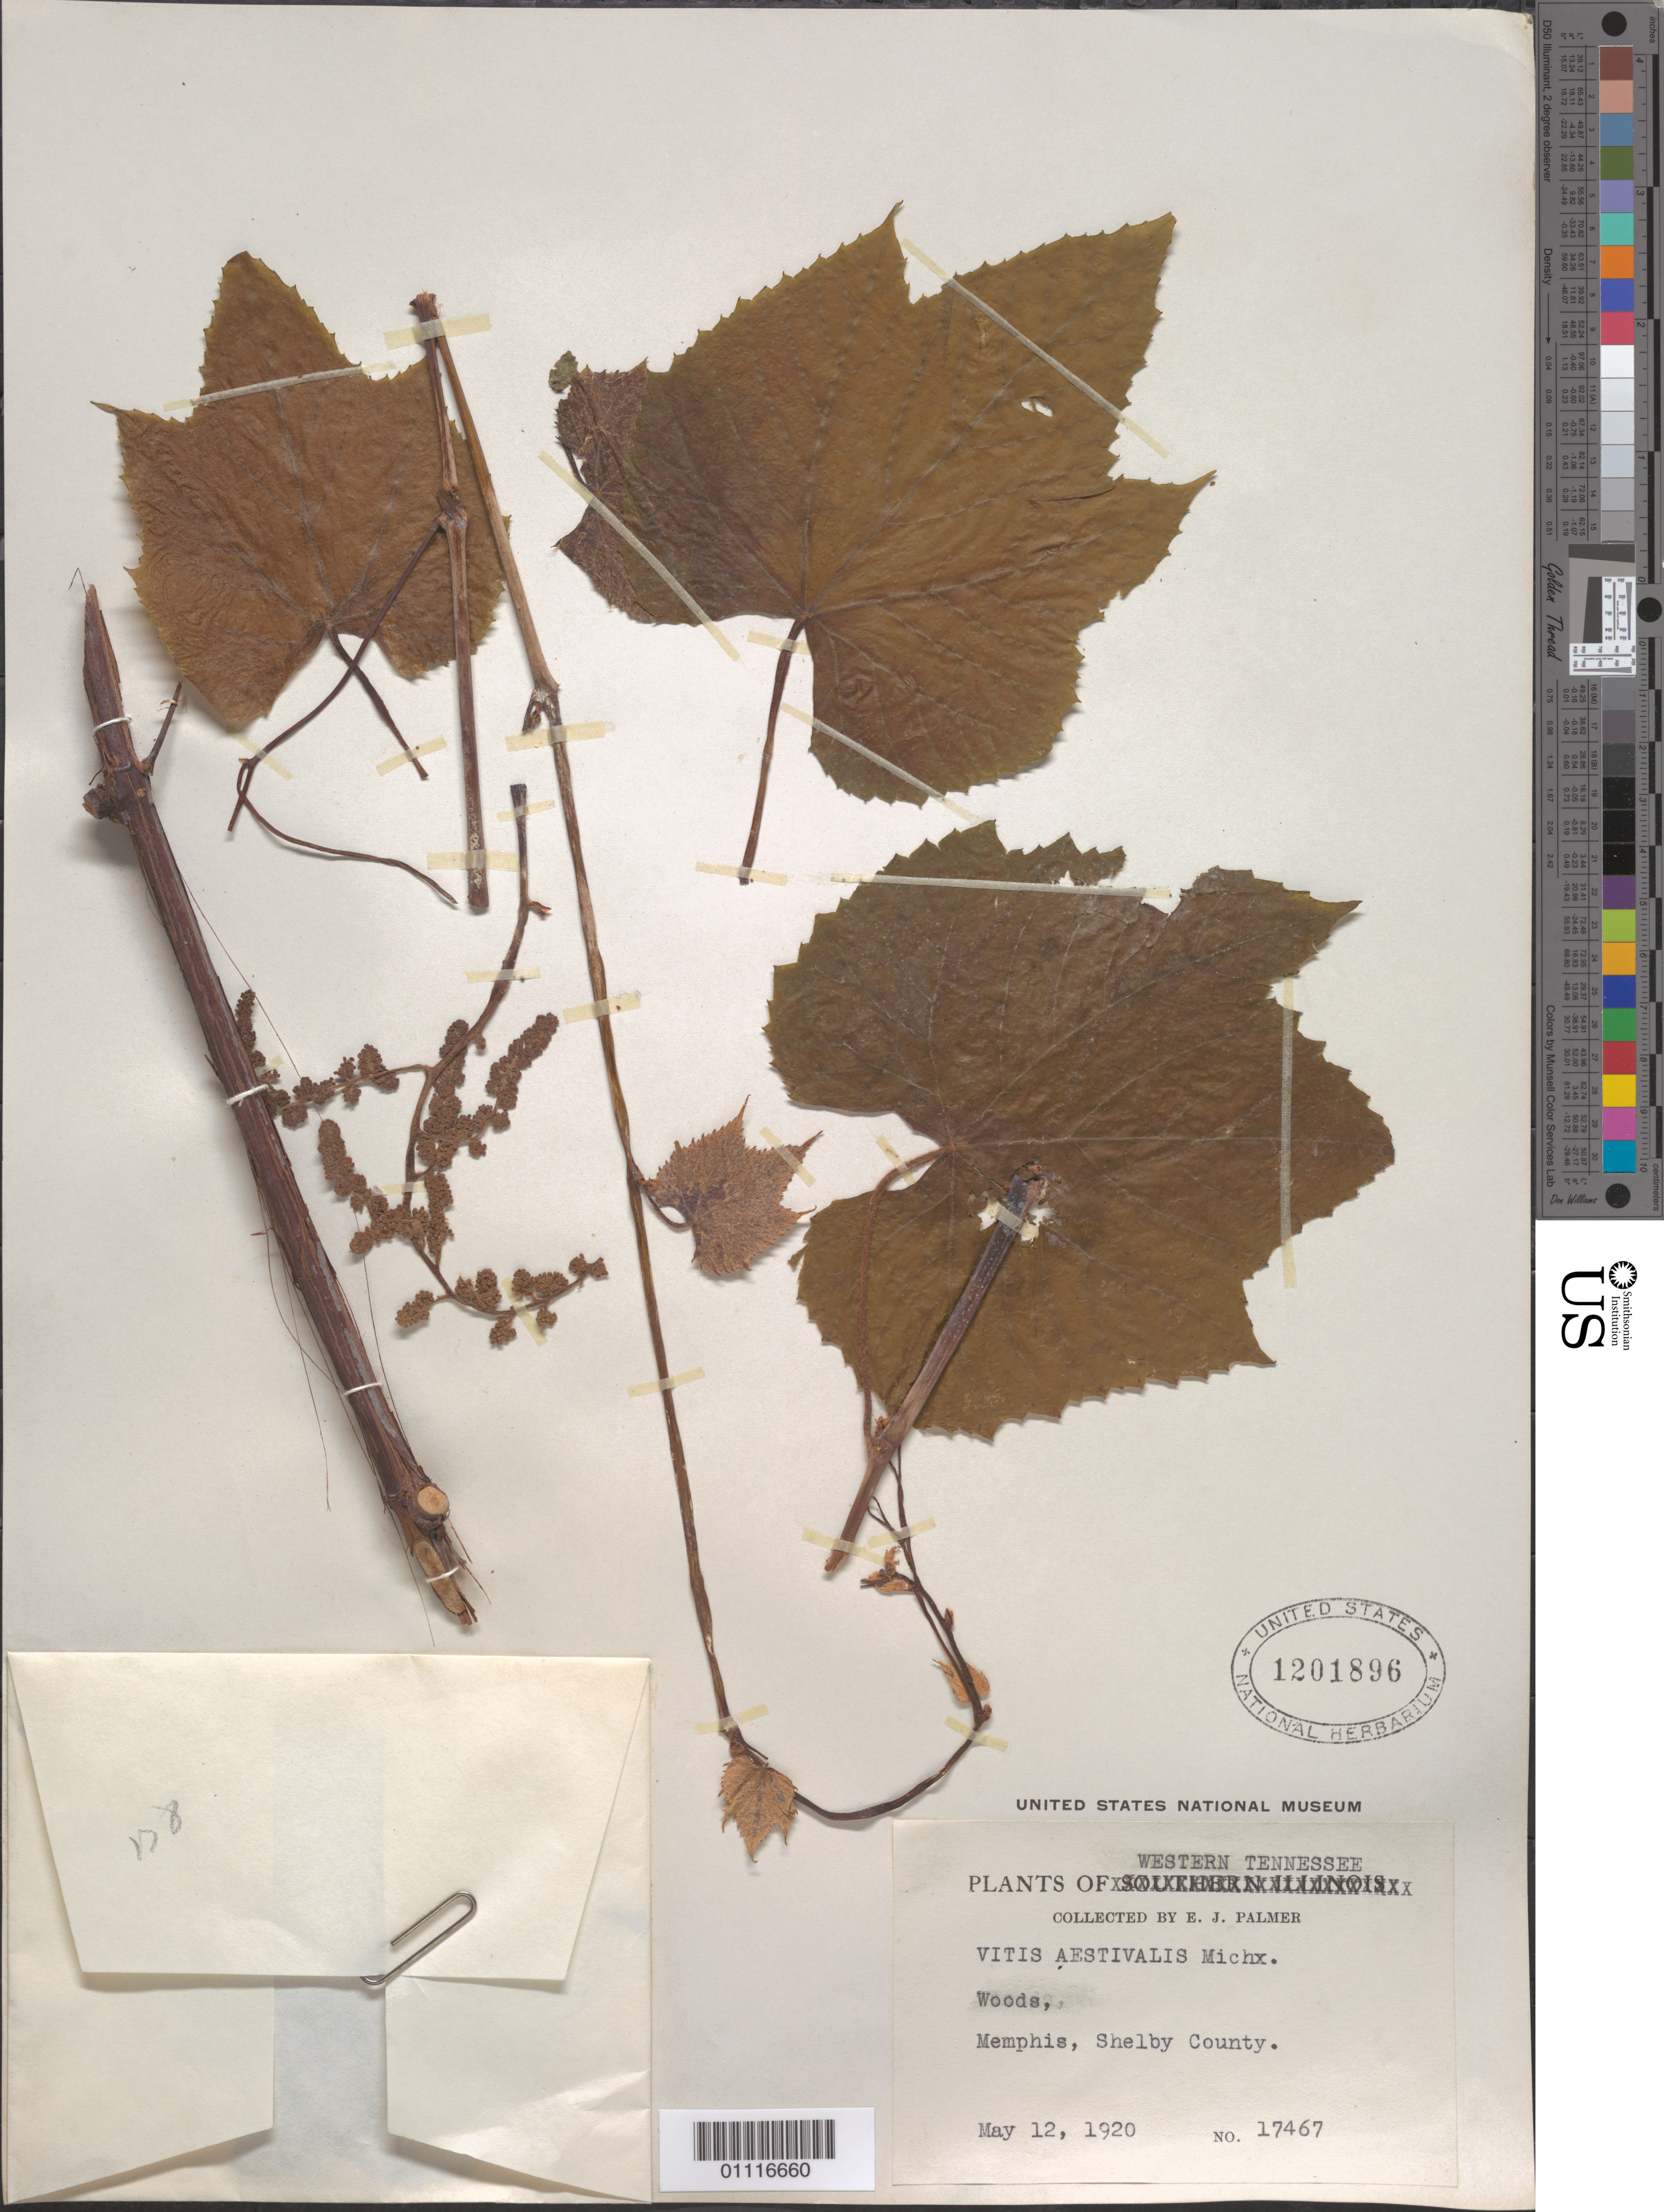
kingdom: Plantae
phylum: Tracheophyta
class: Magnoliopsida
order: Vitales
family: Vitaceae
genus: Vitis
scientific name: Vitis aestivalis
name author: Michx.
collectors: E. J. Palmer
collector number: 17467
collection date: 1920-05-12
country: United States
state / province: Tennessee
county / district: Shelby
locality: Woods, Memphis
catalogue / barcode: US 1201896